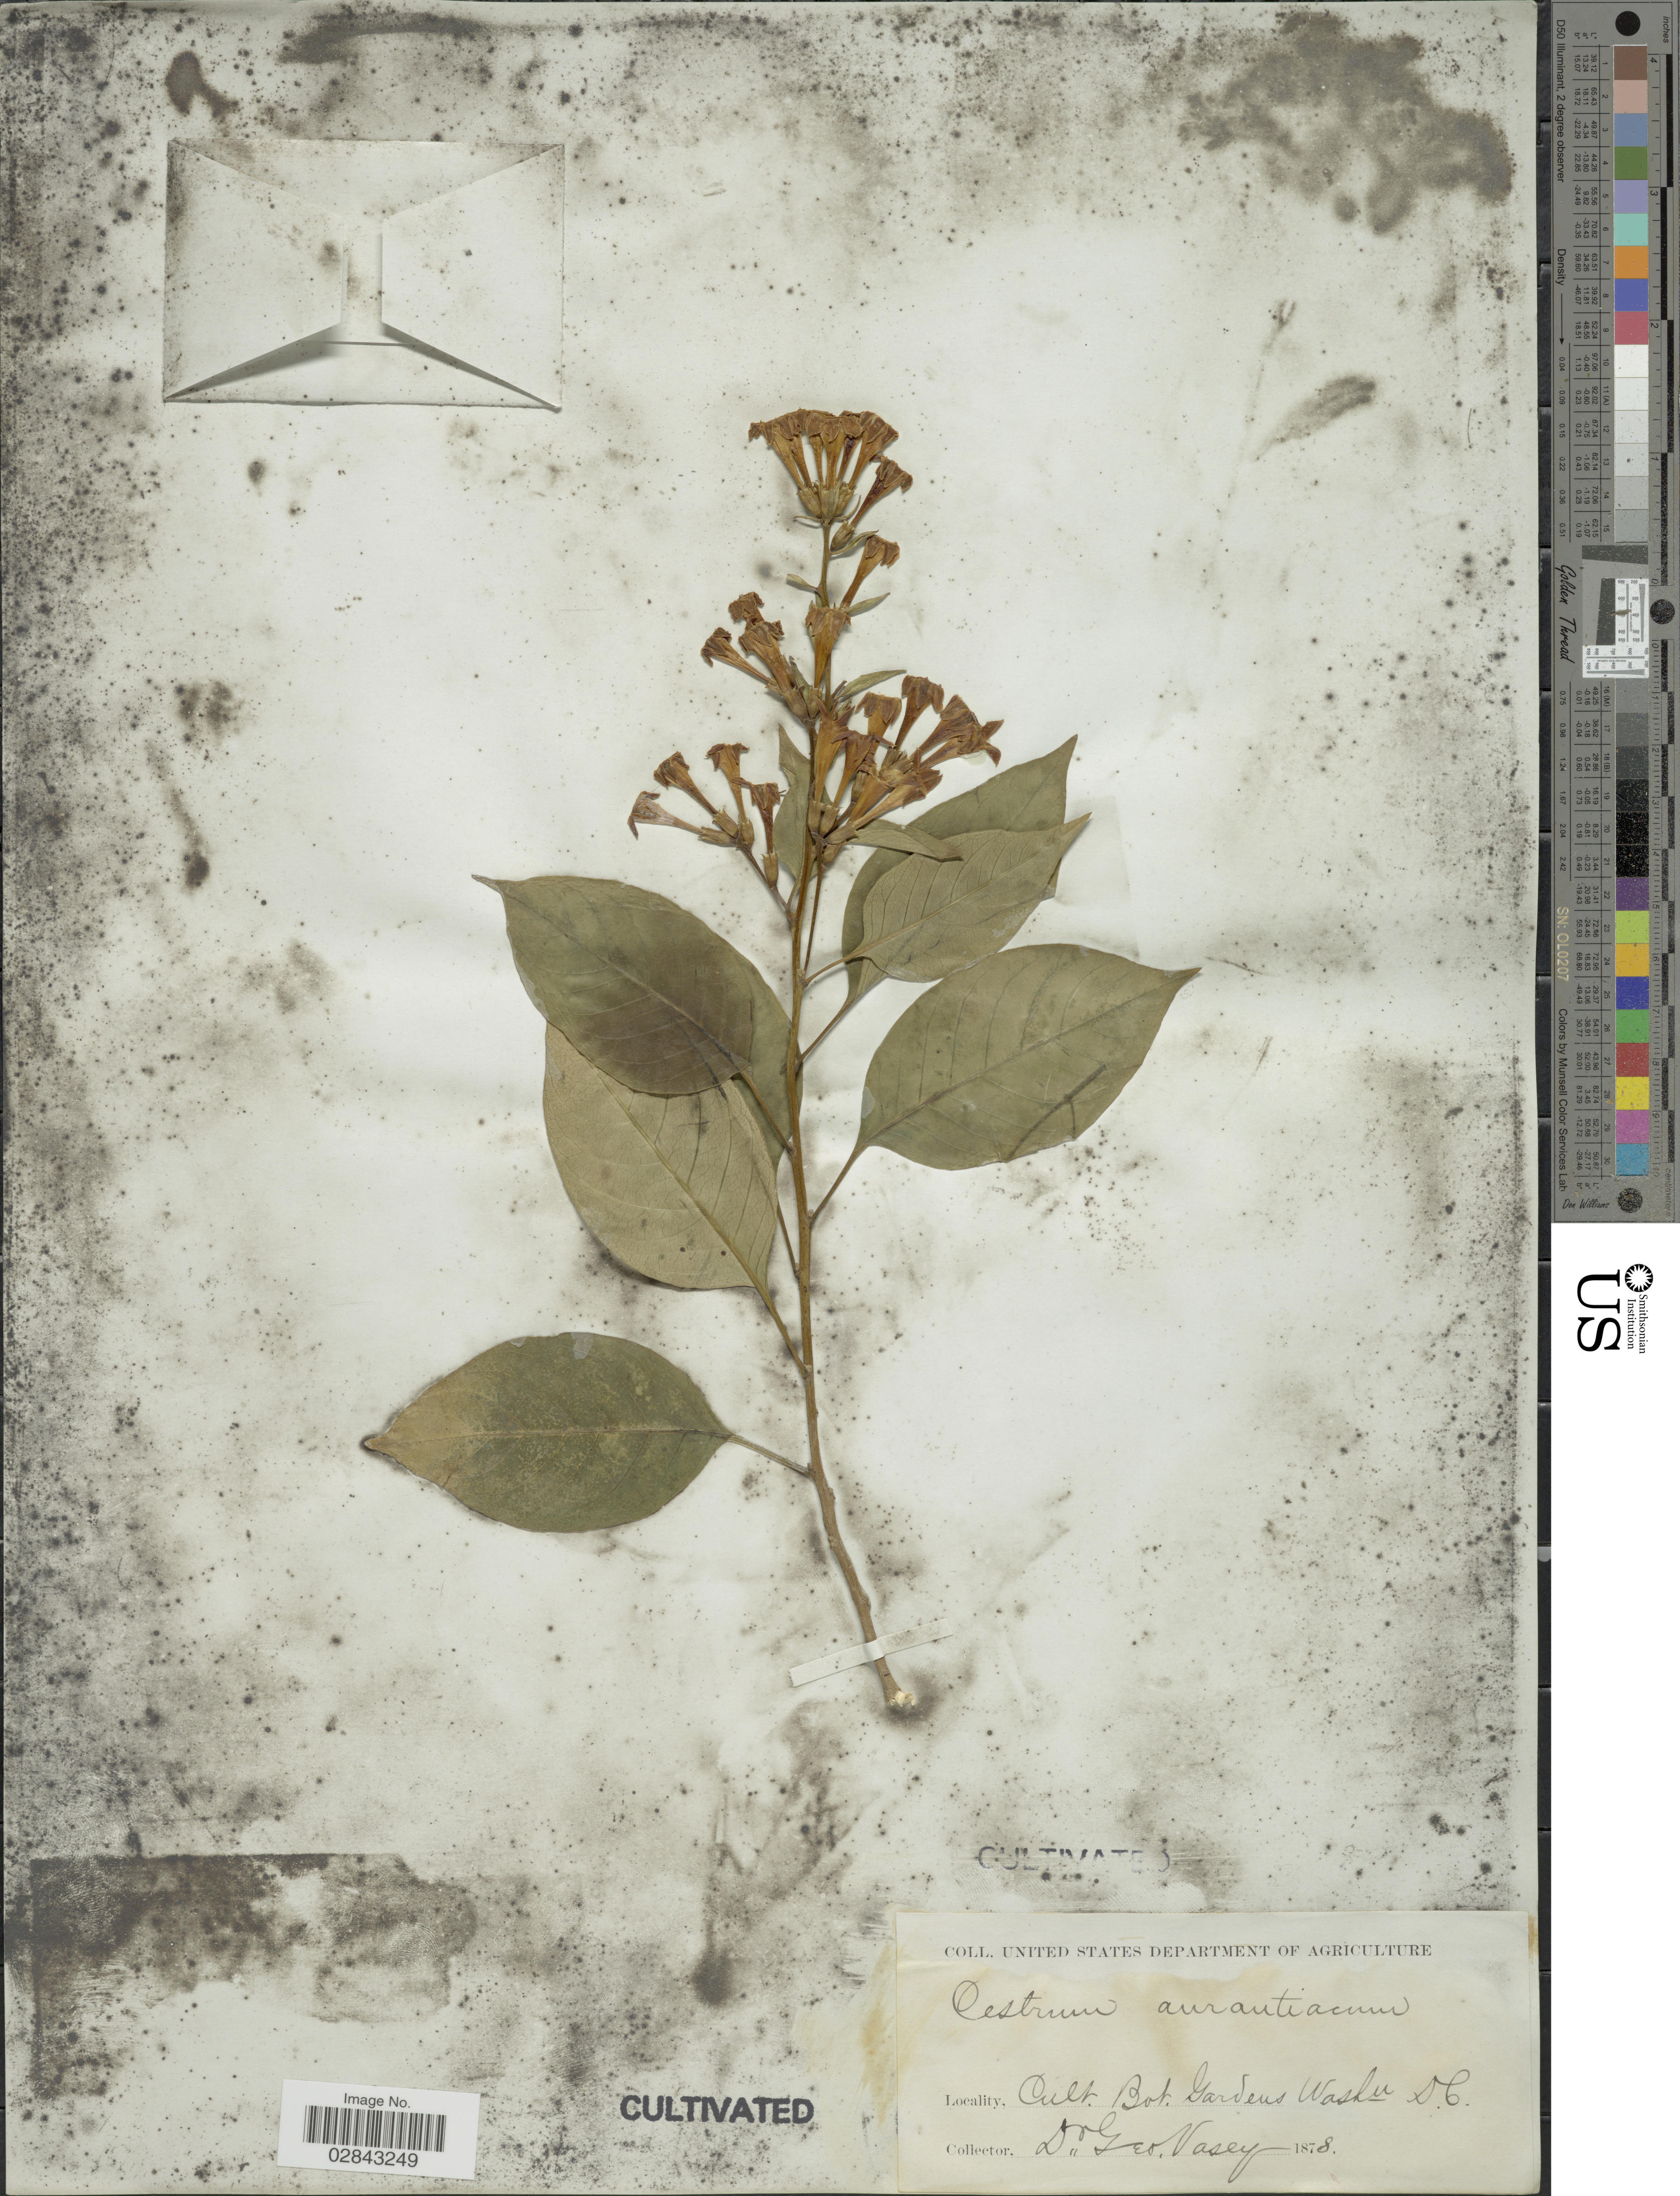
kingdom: Plantae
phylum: Tracheophyta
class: Magnoliopsida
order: Solanales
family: Solanaceae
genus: Cestrum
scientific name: Cestrum aurantiacum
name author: Lindley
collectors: G. Vasey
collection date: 1878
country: United States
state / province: District of Columbia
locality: Cult. Bot. Gardens Washn.